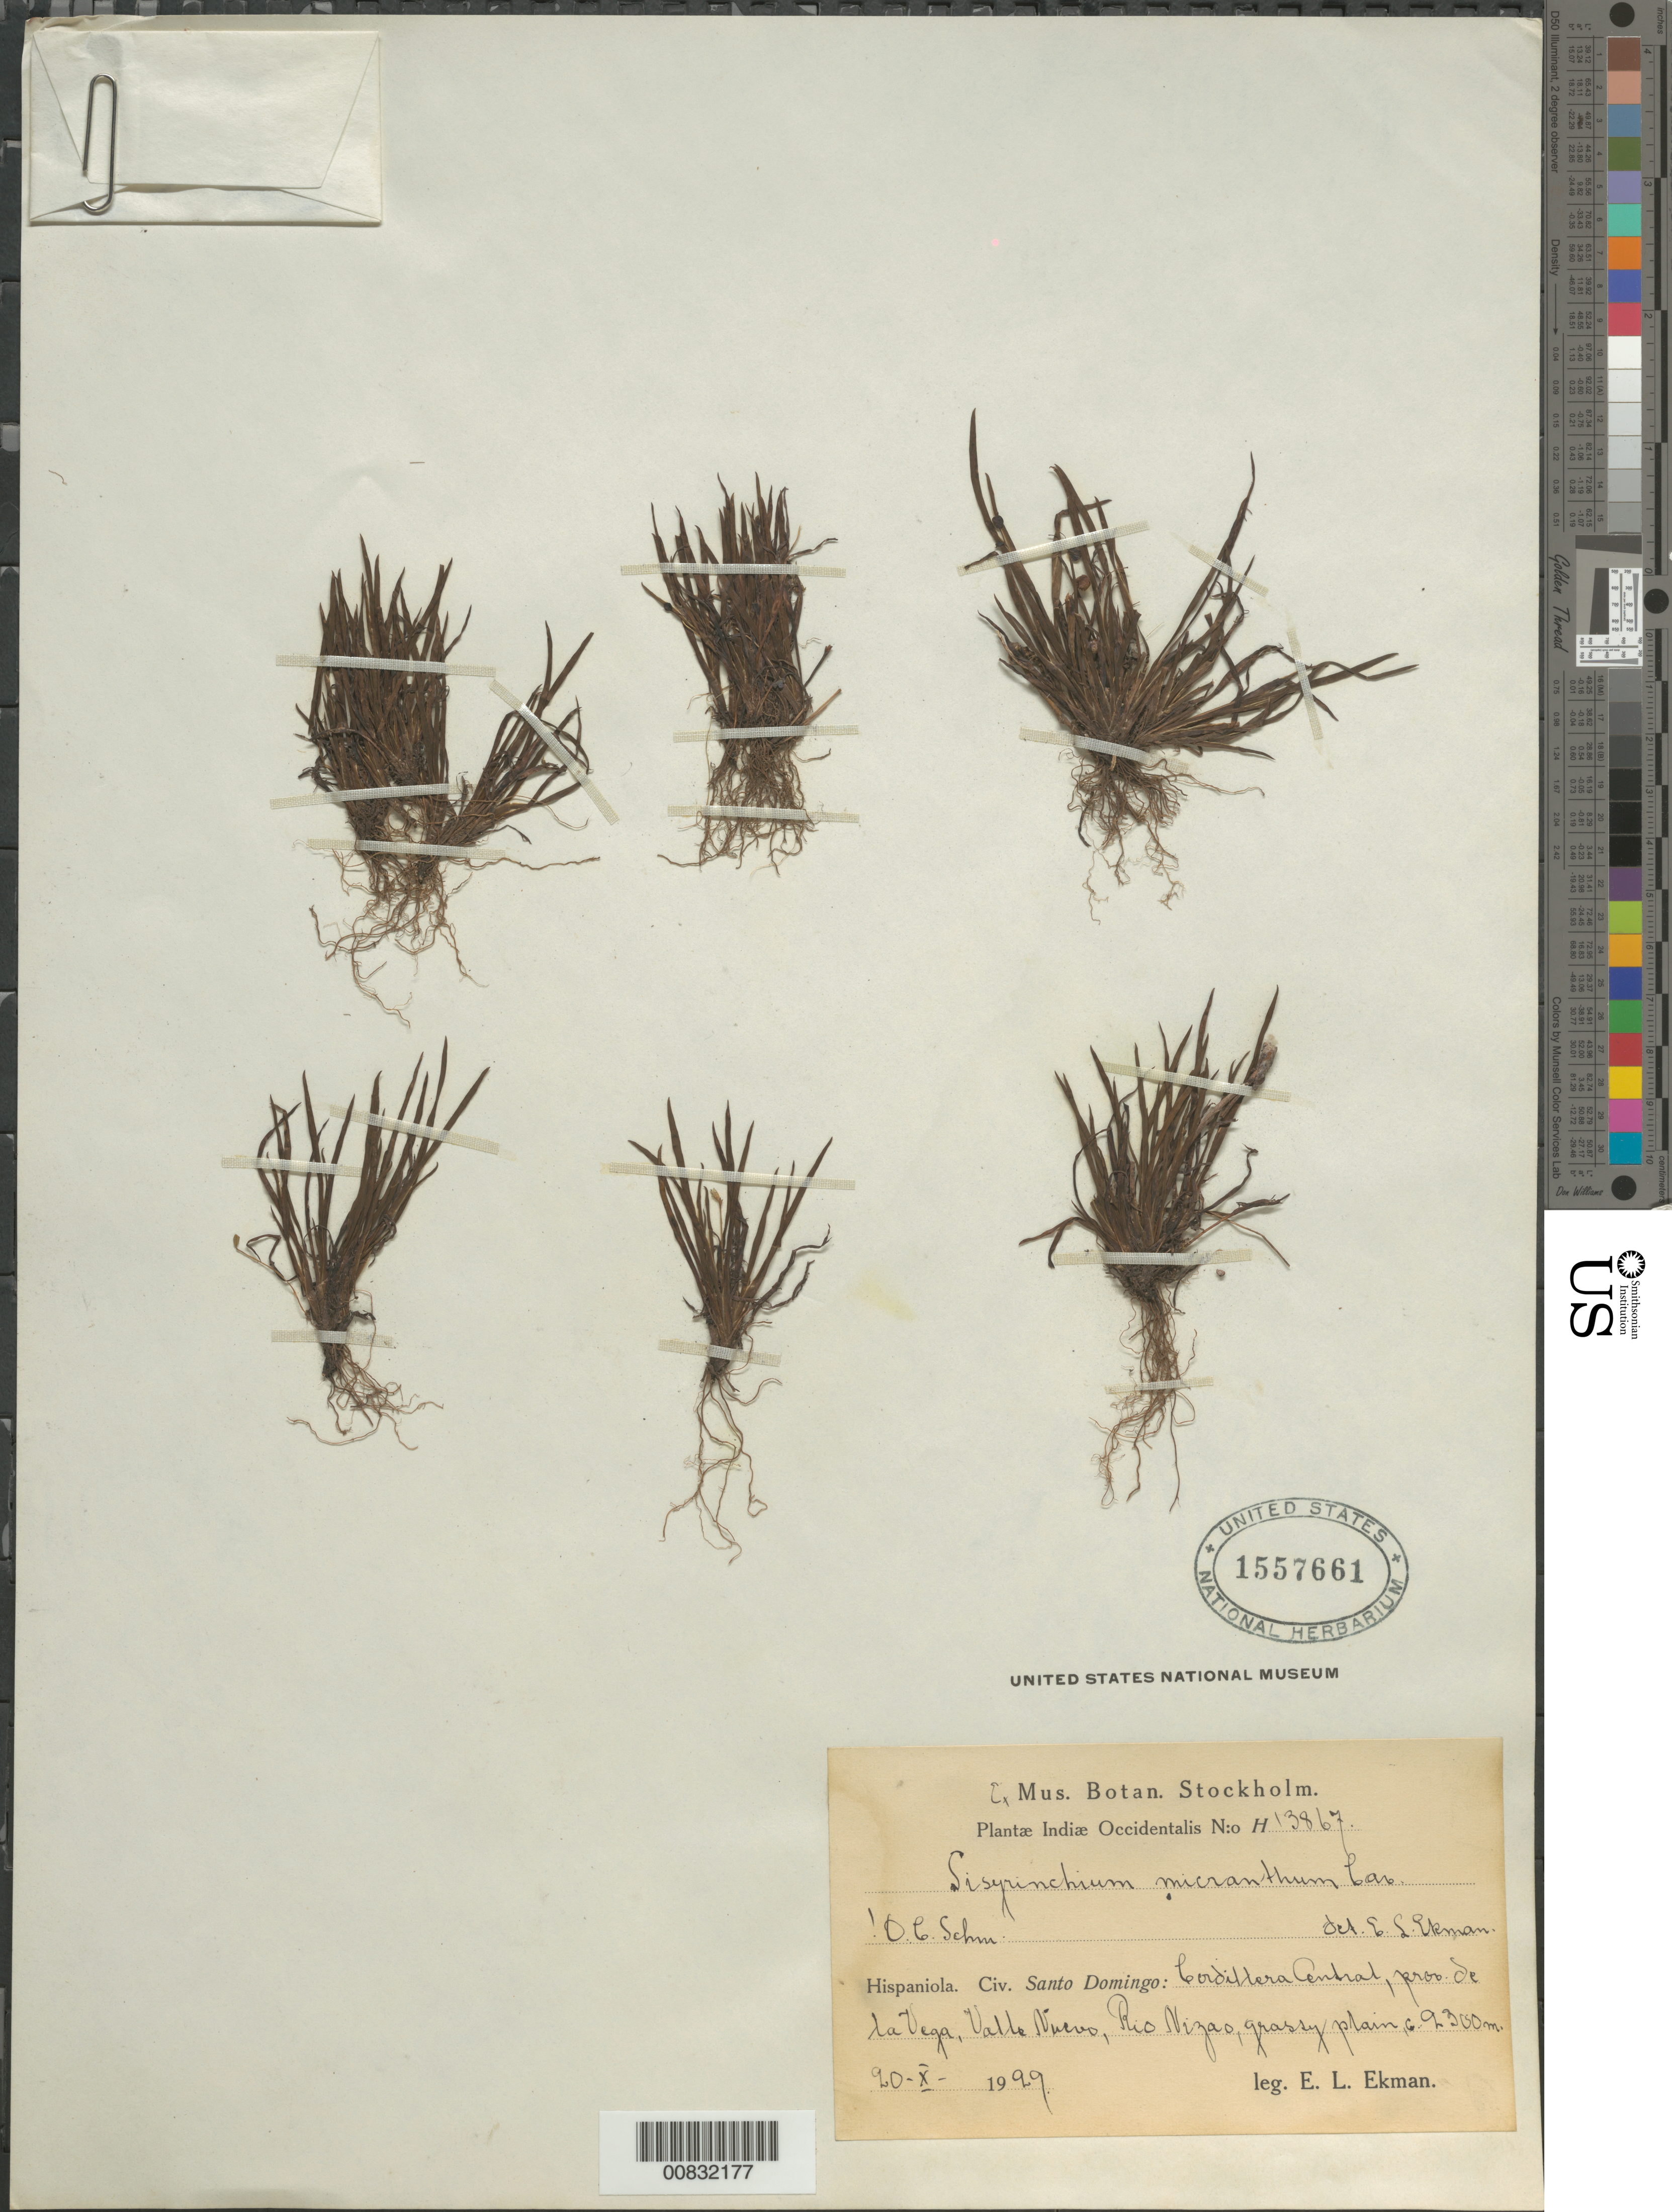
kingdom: Plantae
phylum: Tracheophyta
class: Liliopsida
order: Asparagales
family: Iridaceae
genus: Sisyrinchium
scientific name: Sisyrinchium micranthum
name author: Cav.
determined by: Schmidt, O. C.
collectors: E. L. Ekman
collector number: H 13867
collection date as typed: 20 Oct 1929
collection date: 1929-10-20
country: Dominican Republic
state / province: La Vega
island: Hispaniola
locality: Cordillera Central, Valle Nuevo, Río Nizas.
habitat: Grassy plain.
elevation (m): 2300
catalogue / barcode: US 1557661